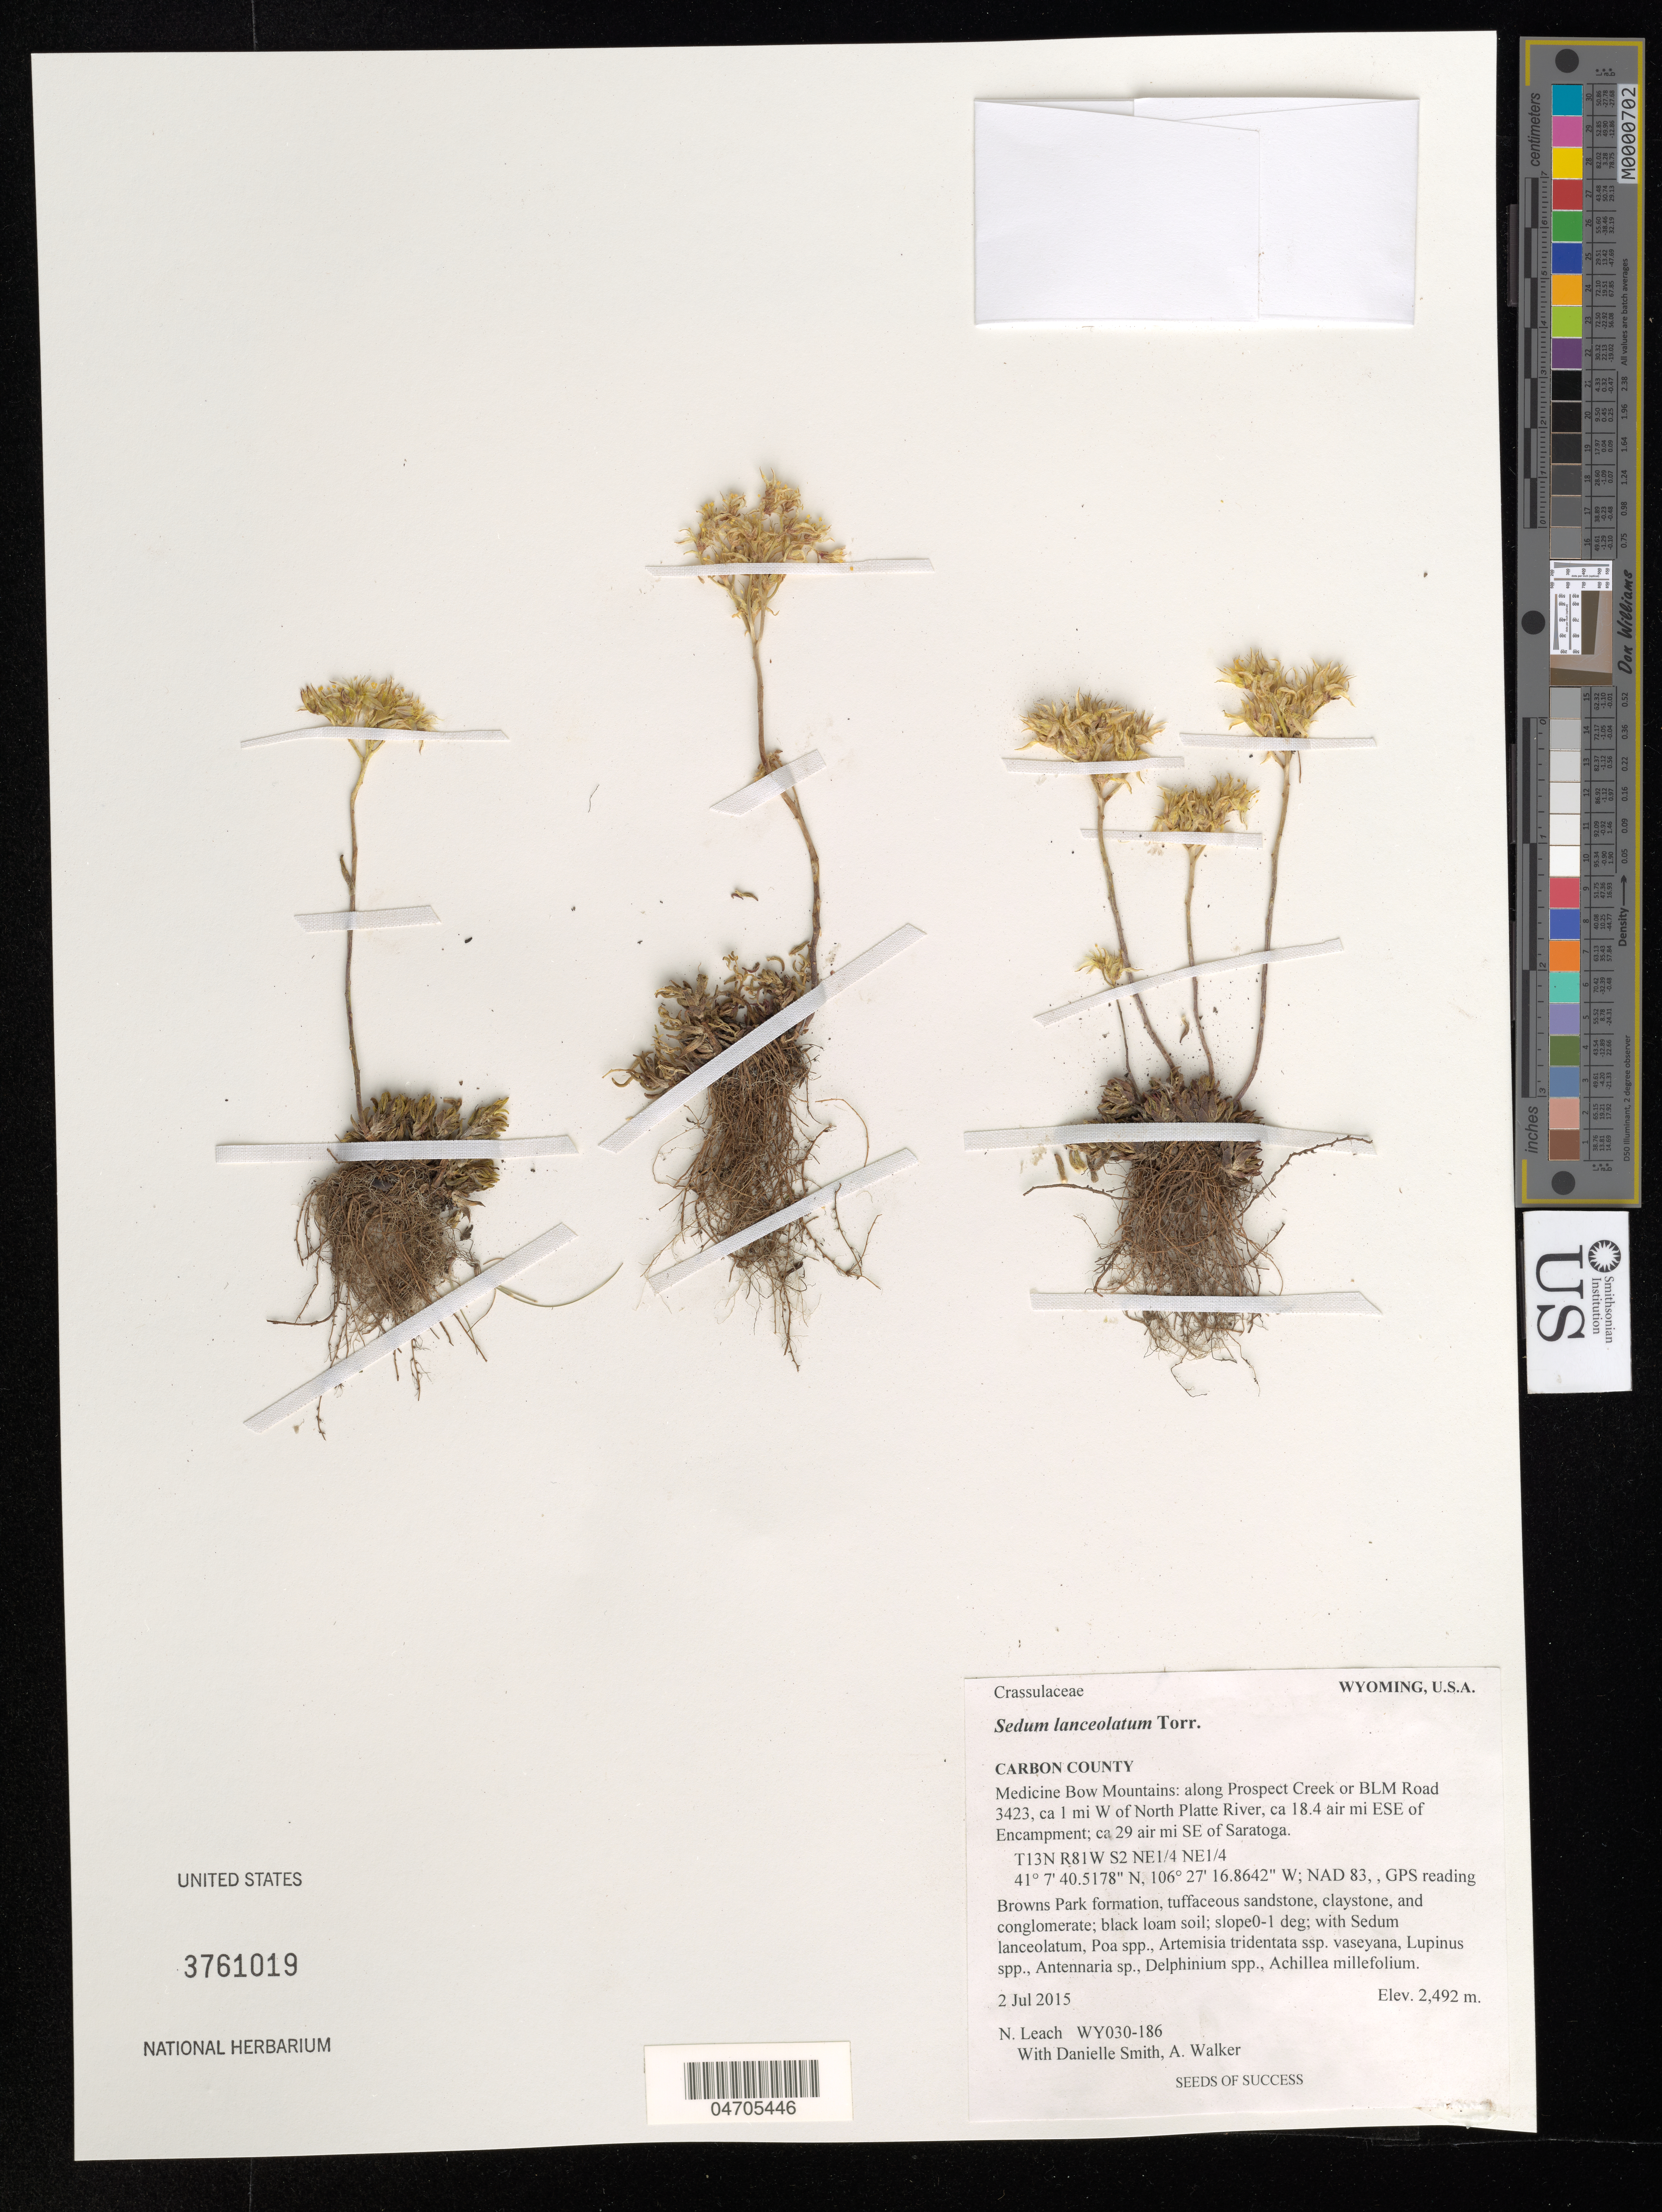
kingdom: Plantae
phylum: Tracheophyta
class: Magnoliopsida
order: Saxifragales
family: Crassulaceae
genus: Sedum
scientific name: Sedum lanceolatum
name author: Torr.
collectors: N. Leach & A. Walker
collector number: WY030-186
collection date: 2015-07-02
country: United States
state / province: Wyoming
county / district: Carbon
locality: Carbon County. Medicine Bow Mountains: along Prospect Creek or BLM Road 3423, ca 1 mi W of North Platte River, ca 18.4 air mi ESE of Encampment; ca. 29 air mi SE of Saratoga. T13N R81W S2 NE1/4 NE1/4. NAD 83, GPS reading Browns Park formation.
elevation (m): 2492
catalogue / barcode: US 3761019